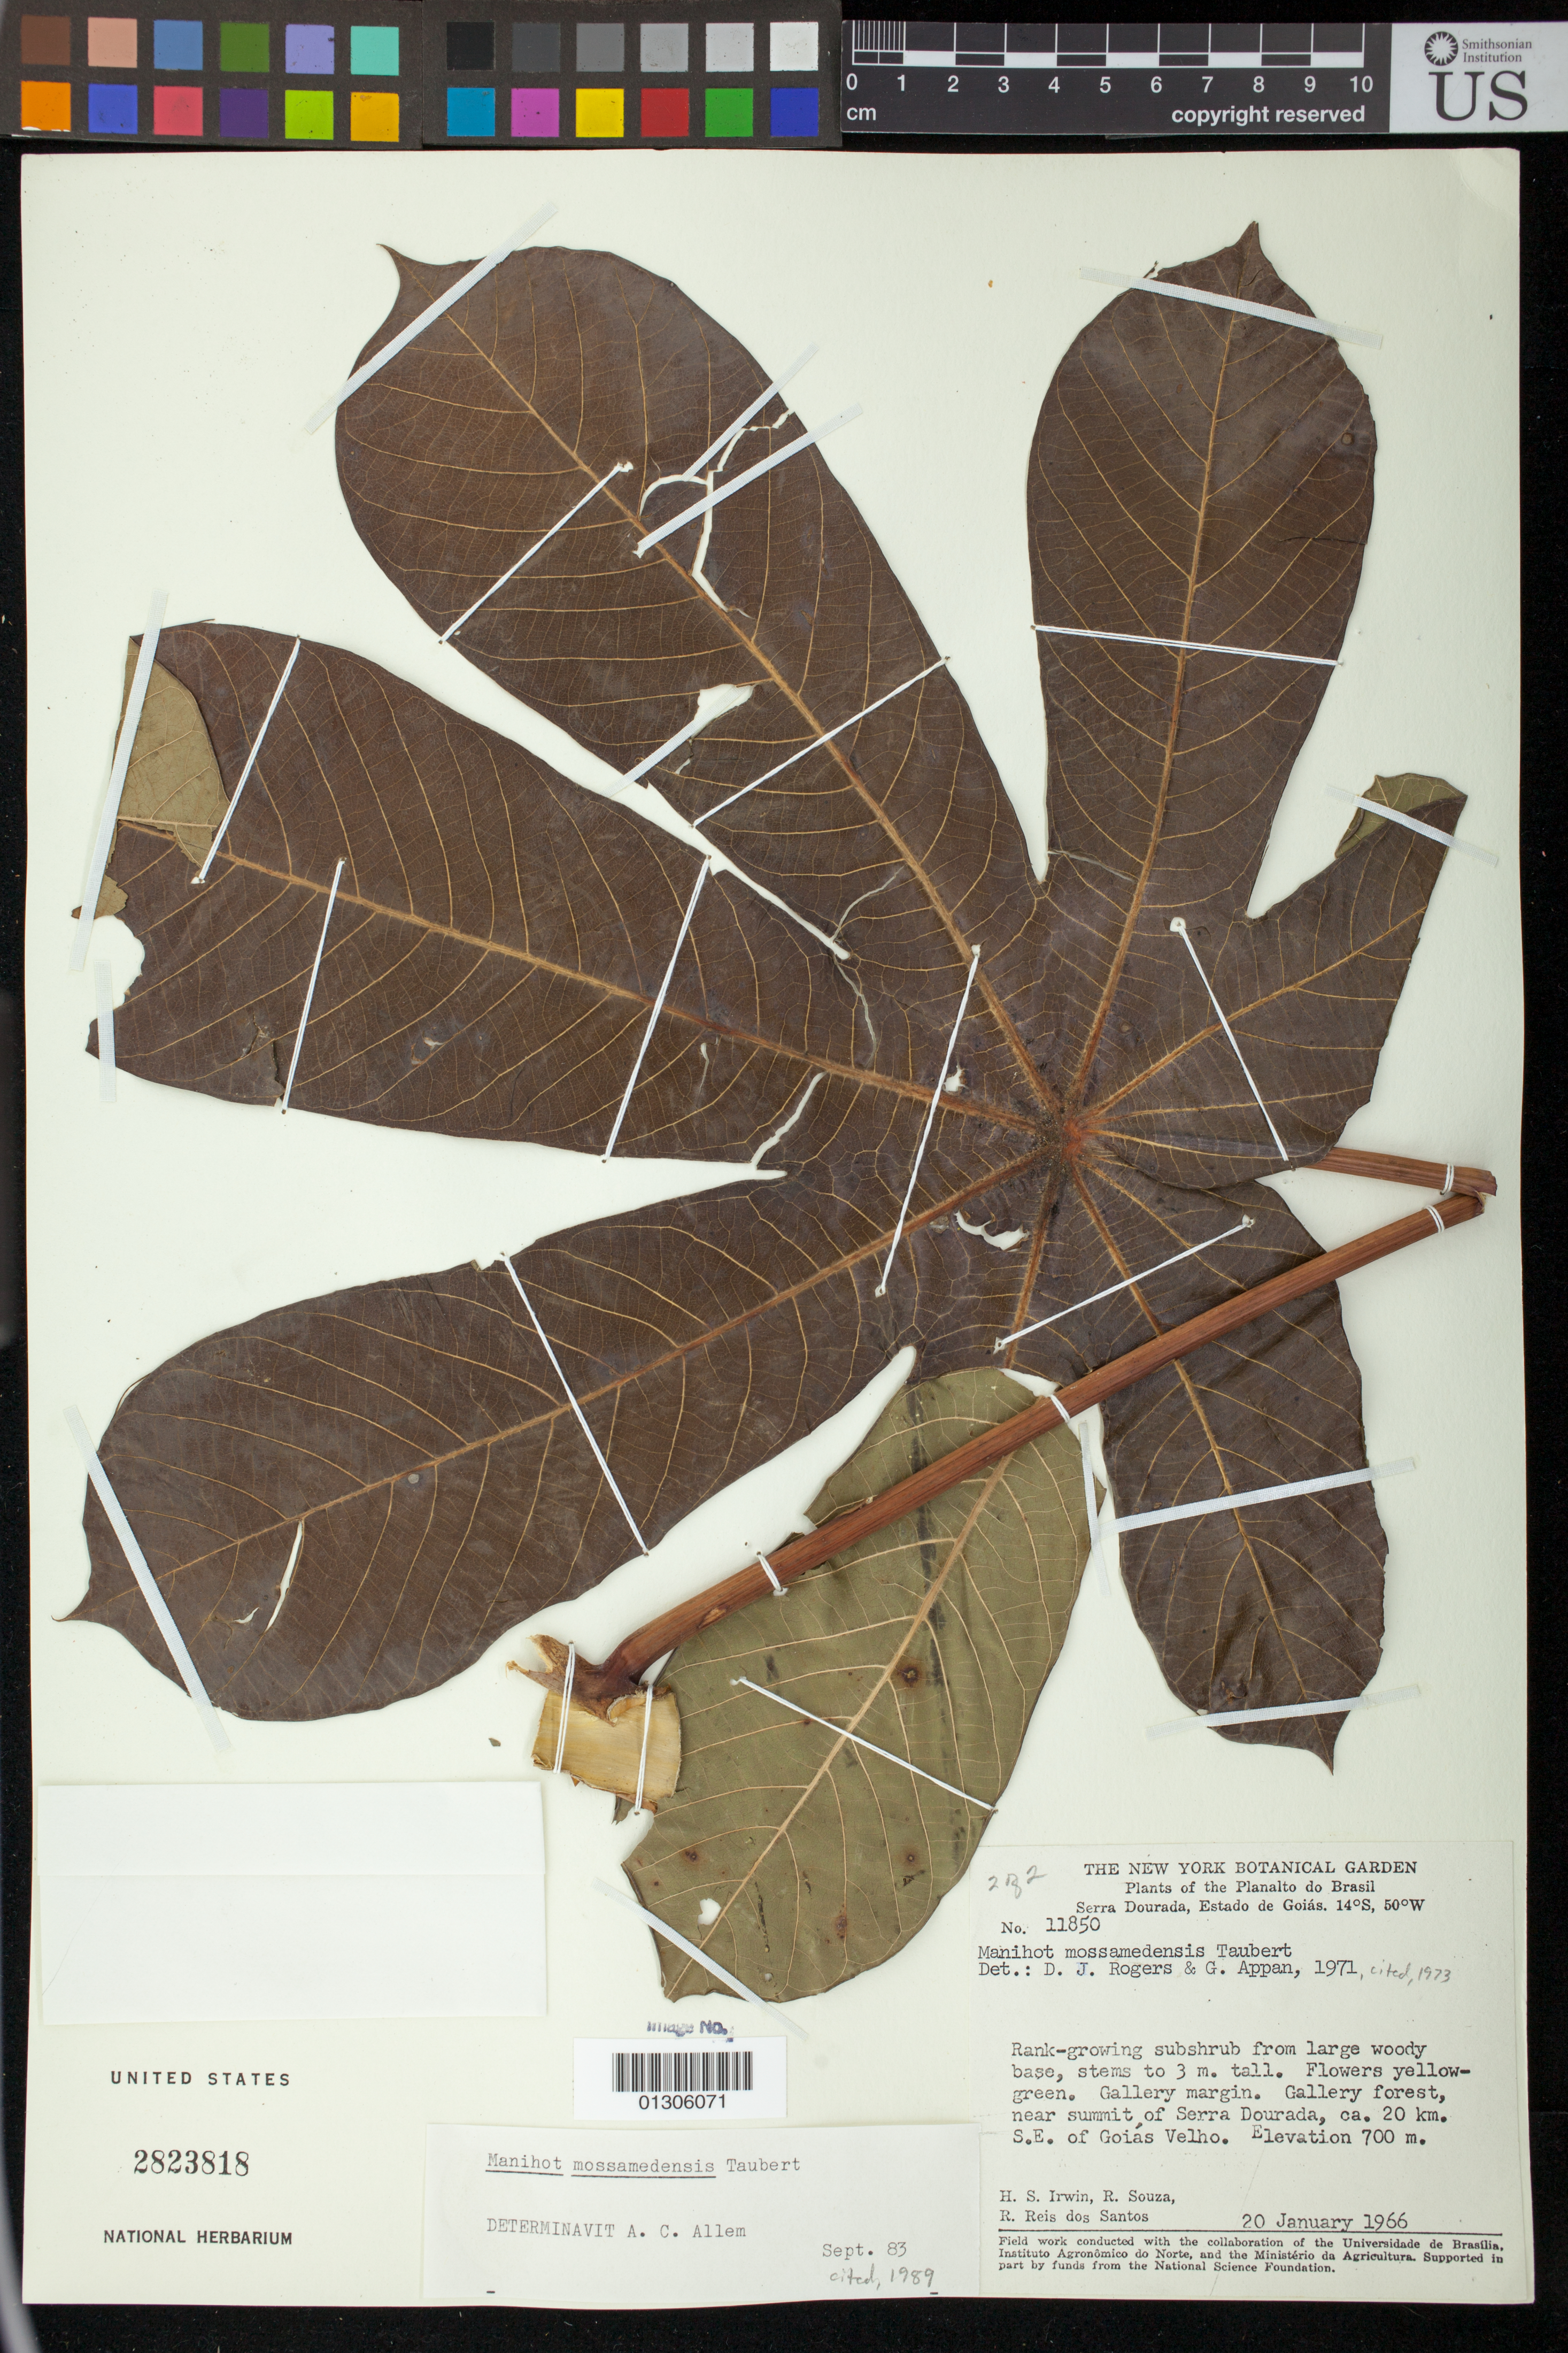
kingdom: Plantae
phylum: Tracheophyta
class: Magnoliopsida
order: Malpighiales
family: Euphorbiaceae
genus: Manihot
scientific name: Manihot mossamedensis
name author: Taub.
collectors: H. Irwin, R. Souza & R. Reis dos Santos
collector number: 11850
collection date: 1966-01-20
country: Brazil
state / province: Goiás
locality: Gallery forest, near summit of Serra Dourada, ca. 20 km. S.E. of Goiás Velho.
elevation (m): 700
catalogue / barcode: US 2823818